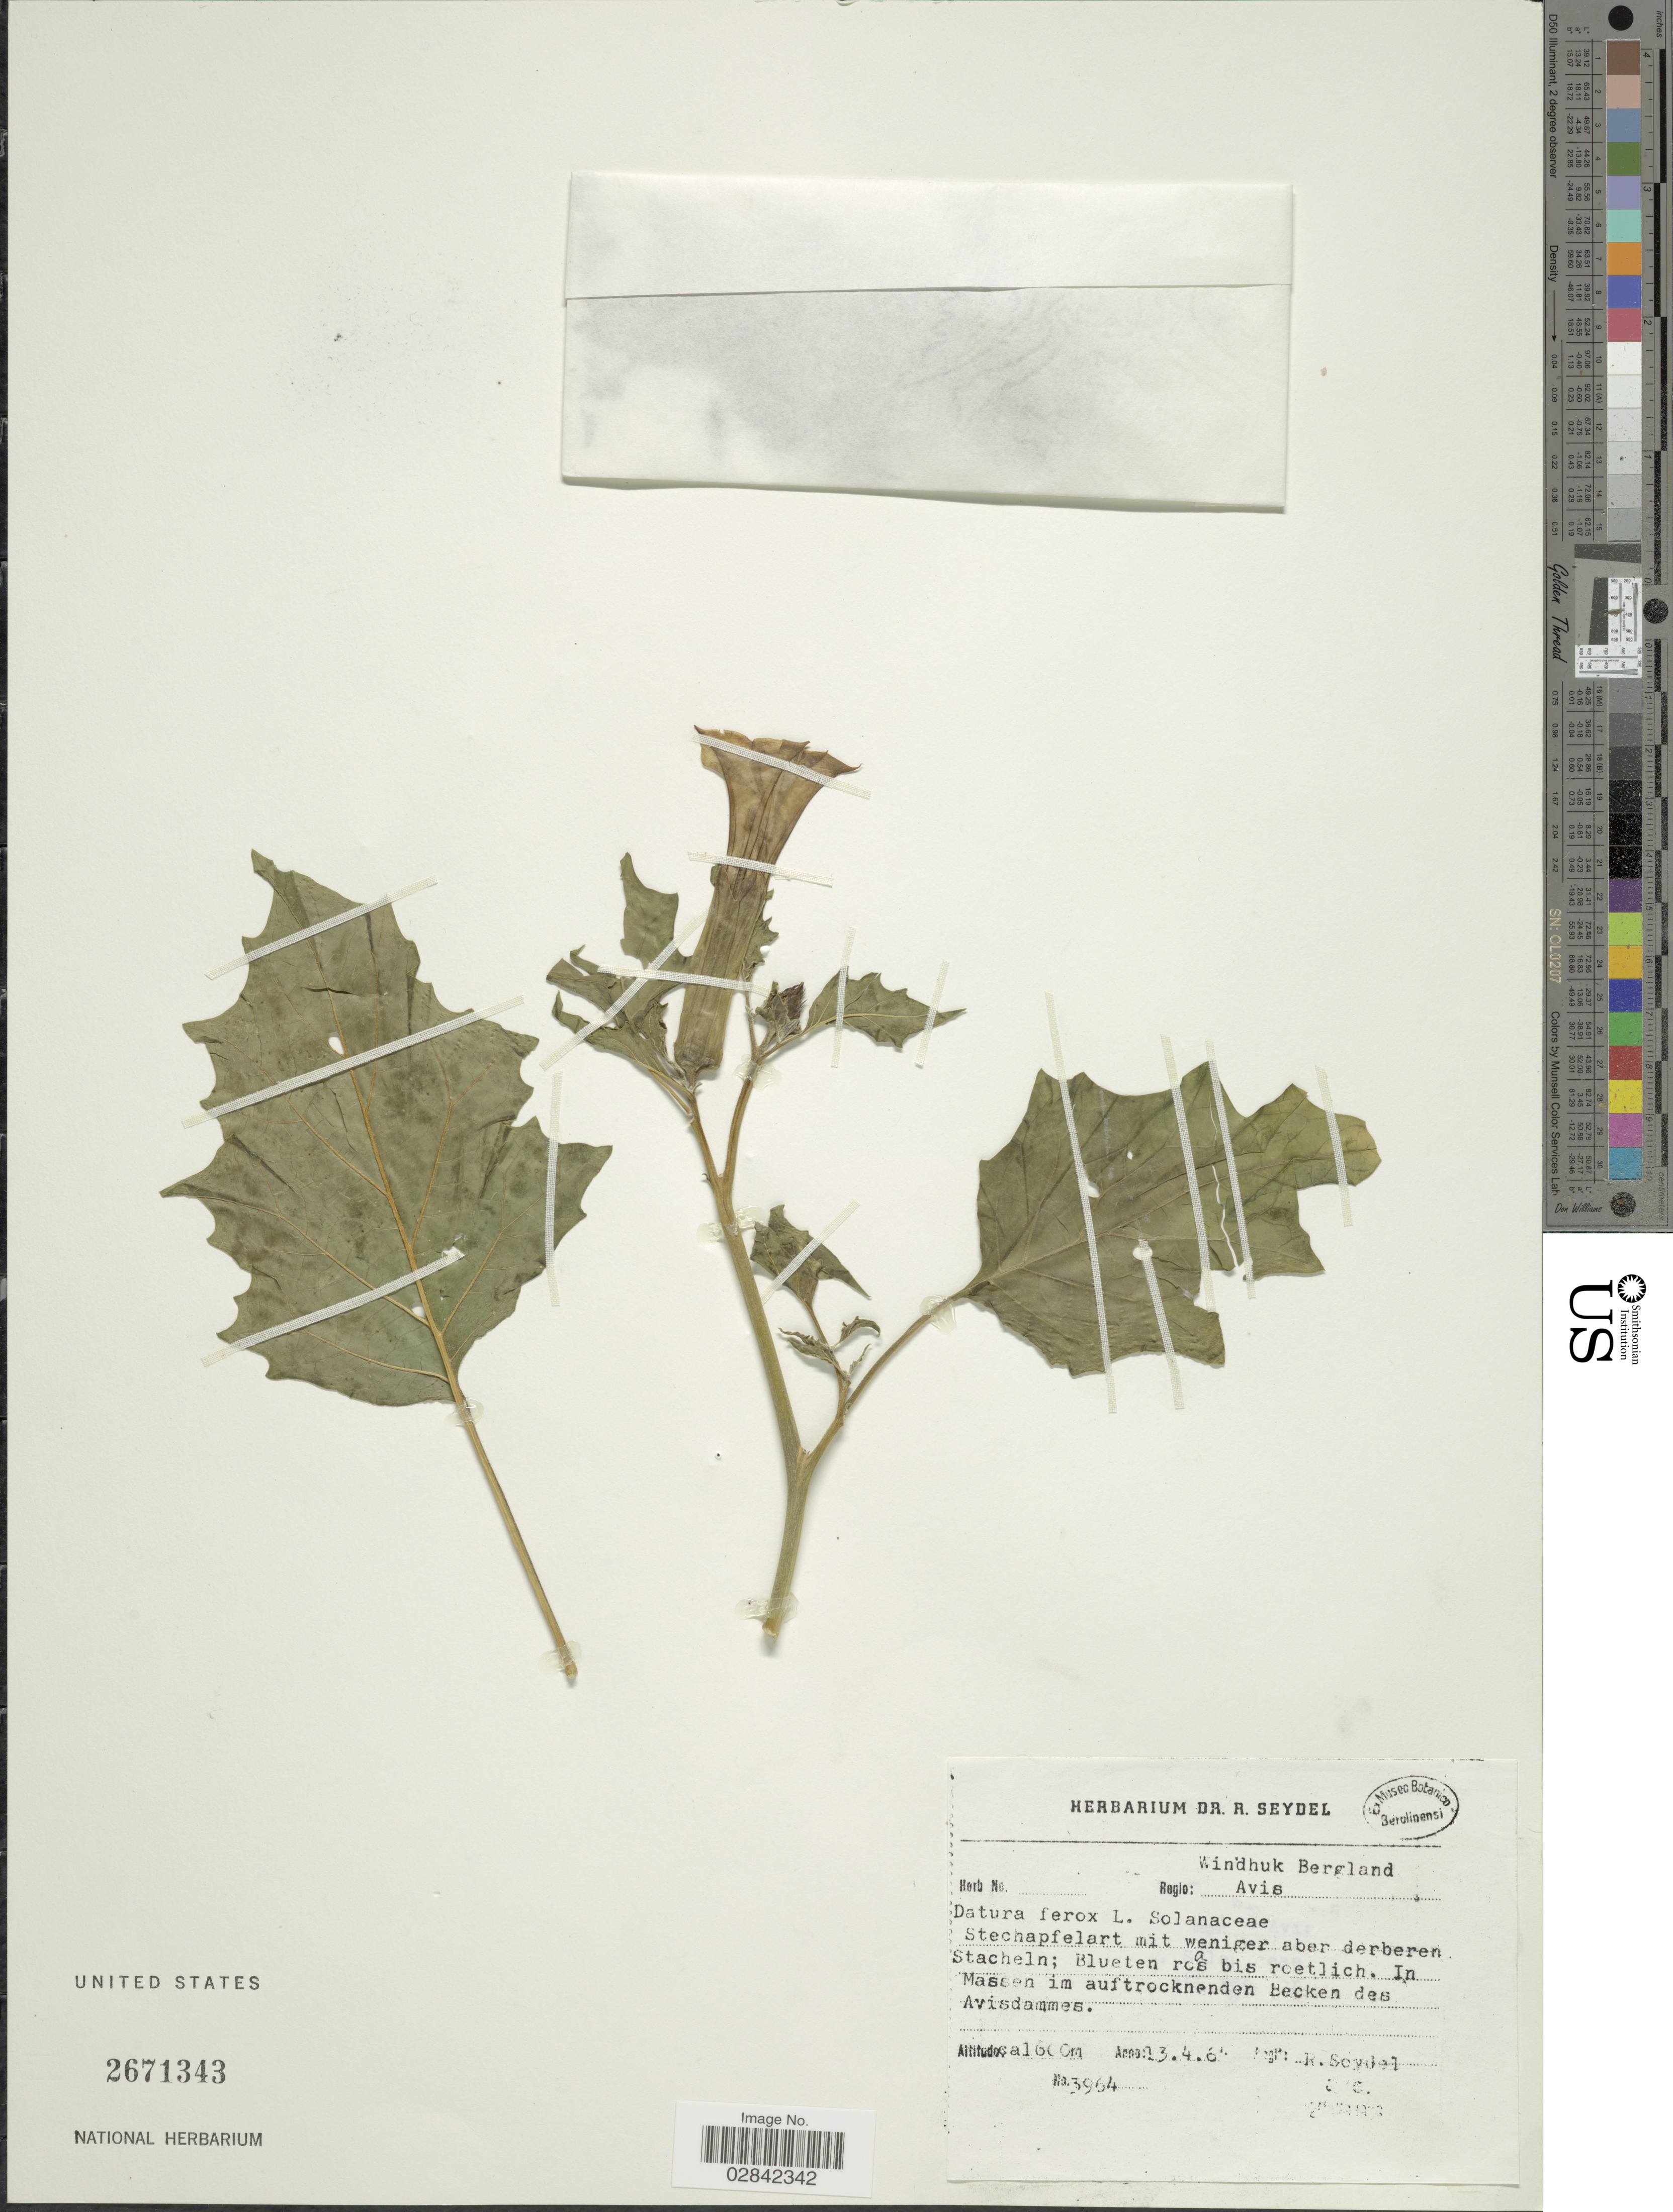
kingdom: Plantae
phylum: Tracheophyta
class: Magnoliopsida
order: Solanales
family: Solanaceae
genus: Datura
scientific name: Datura ferox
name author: L.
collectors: R. Seydel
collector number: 3964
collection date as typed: Transcribed d/m/y: 13/4/64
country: Namibia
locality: Windhuk Bergland, Regio Avis, In massen im auftrocknenden Becken des Avisdammes.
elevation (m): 1600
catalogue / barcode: US 2671343